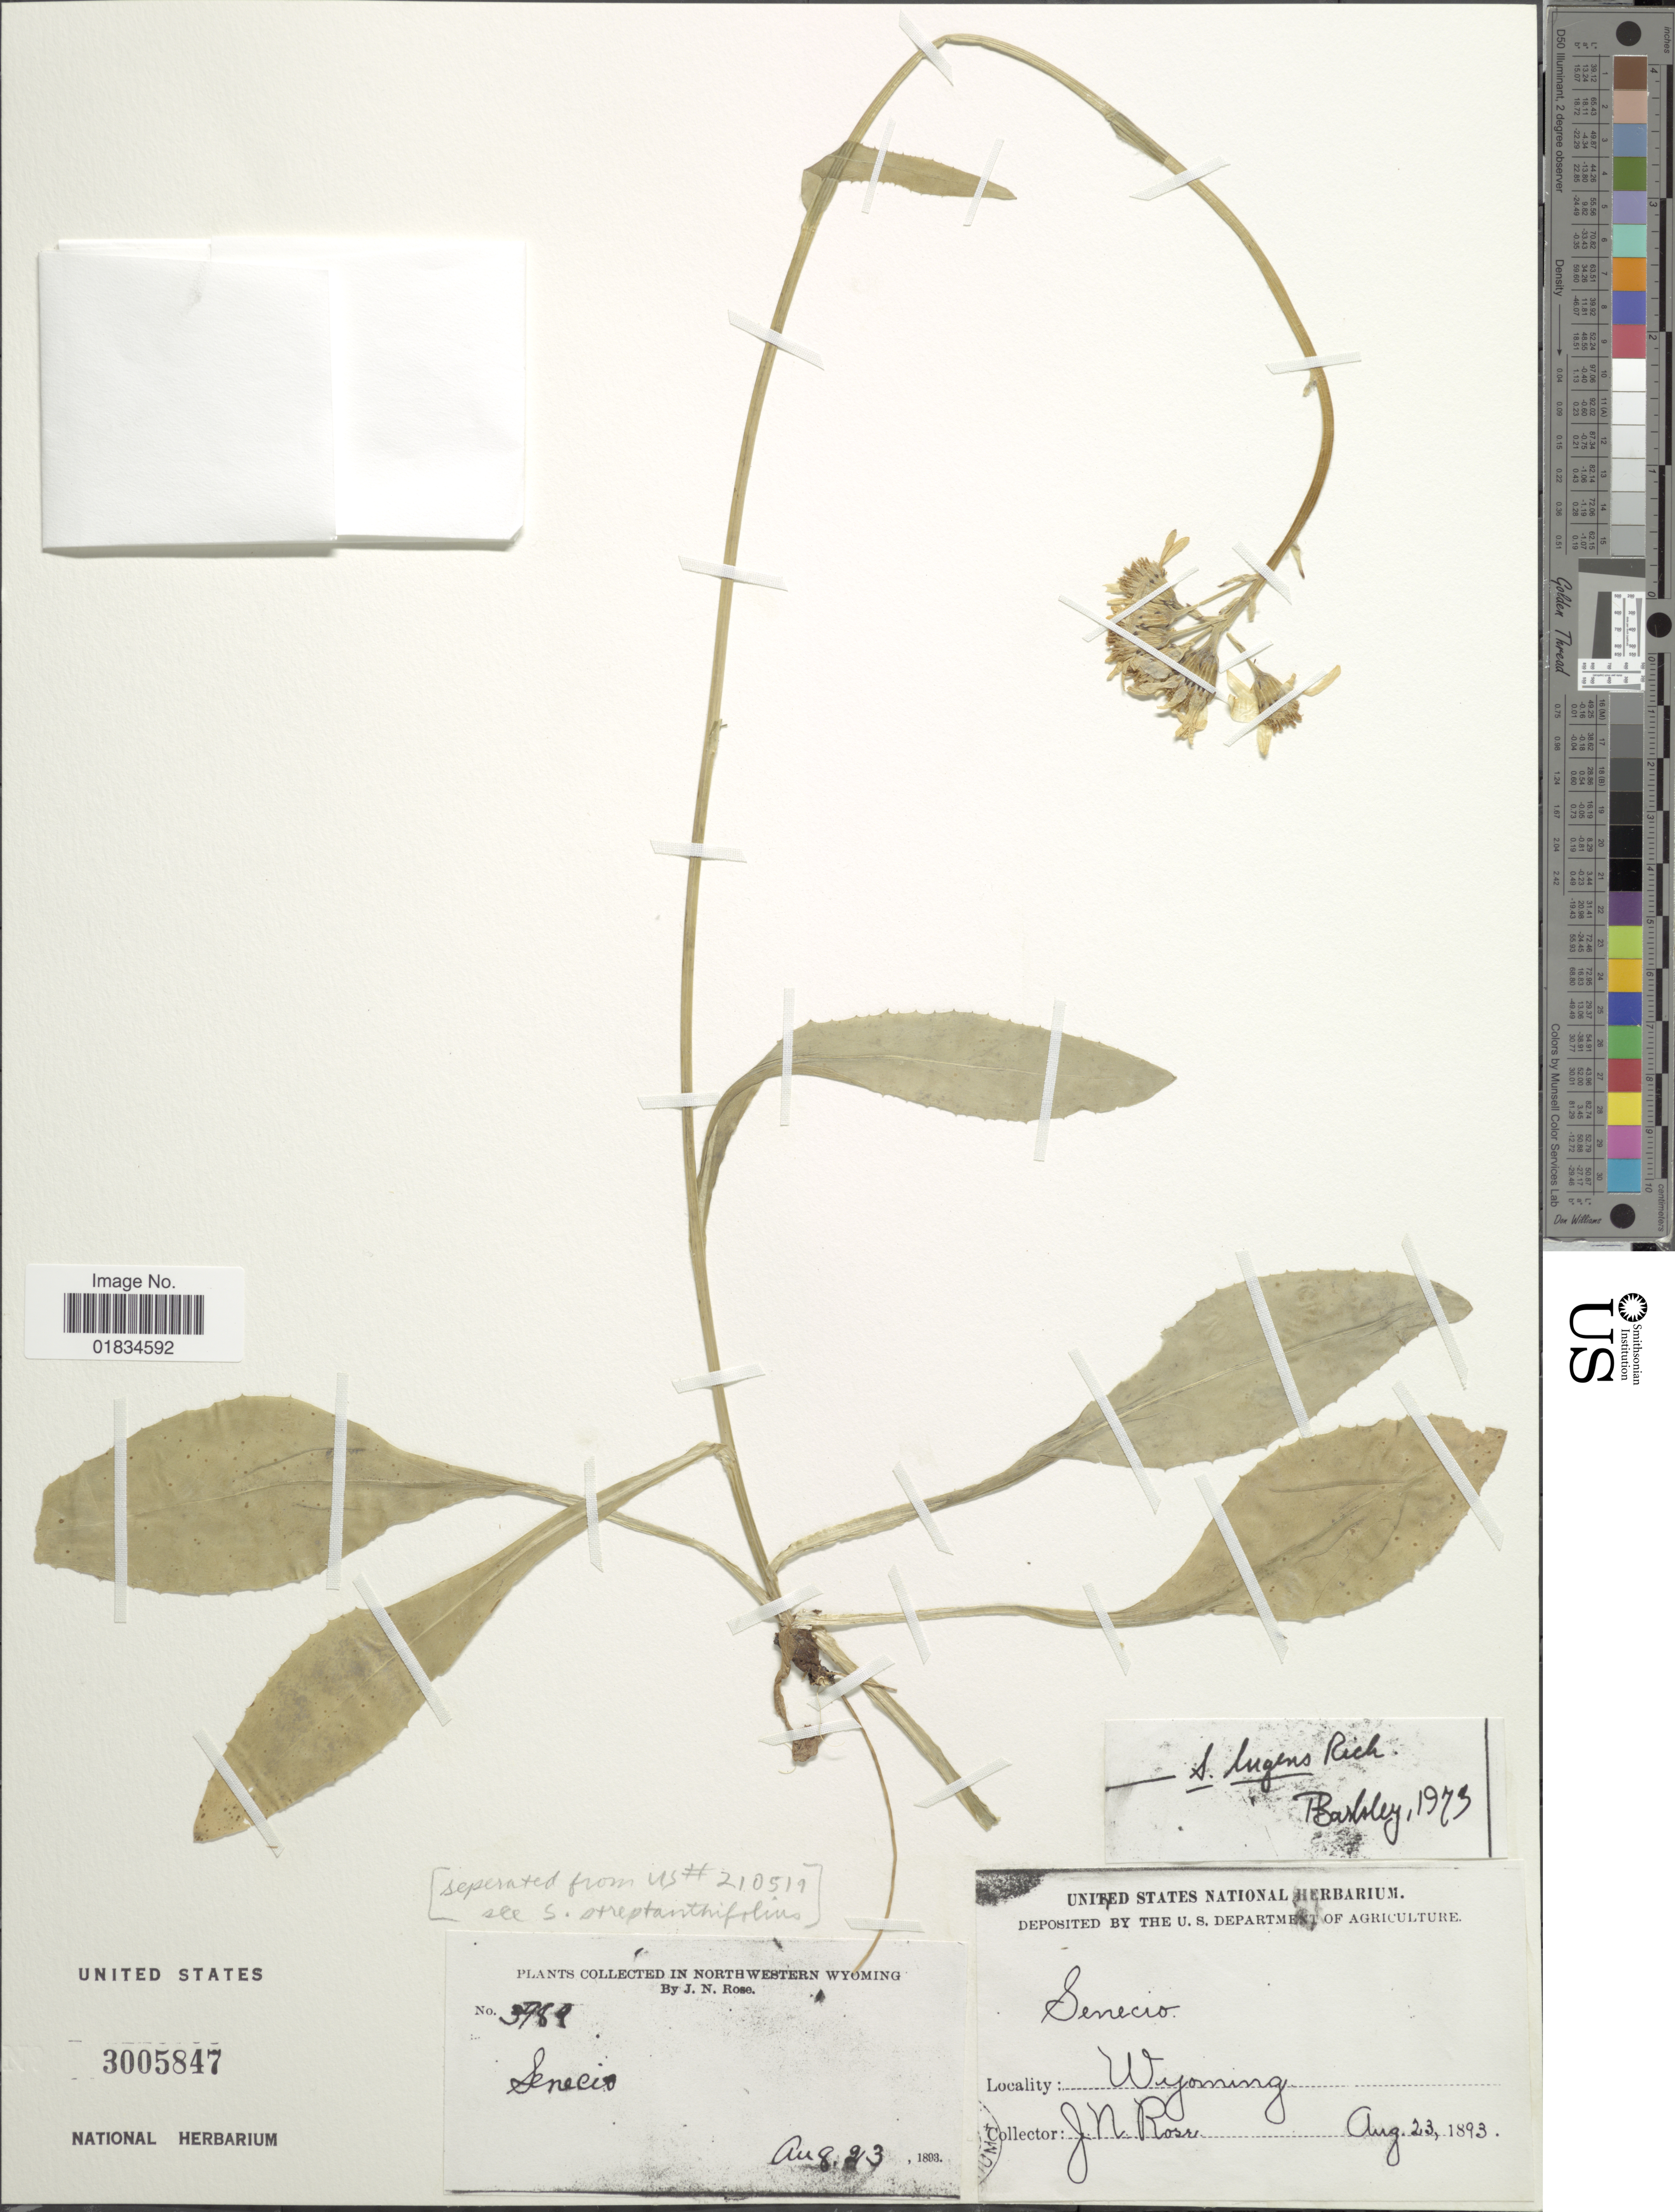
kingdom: Plantae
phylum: Tracheophyta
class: Magnoliopsida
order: Asterales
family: Asteraceae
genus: Senecio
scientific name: Senecio lugens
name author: Richardson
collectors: J. N. Rose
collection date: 1893-08-23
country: United States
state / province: Wyoming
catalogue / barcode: US 3005847